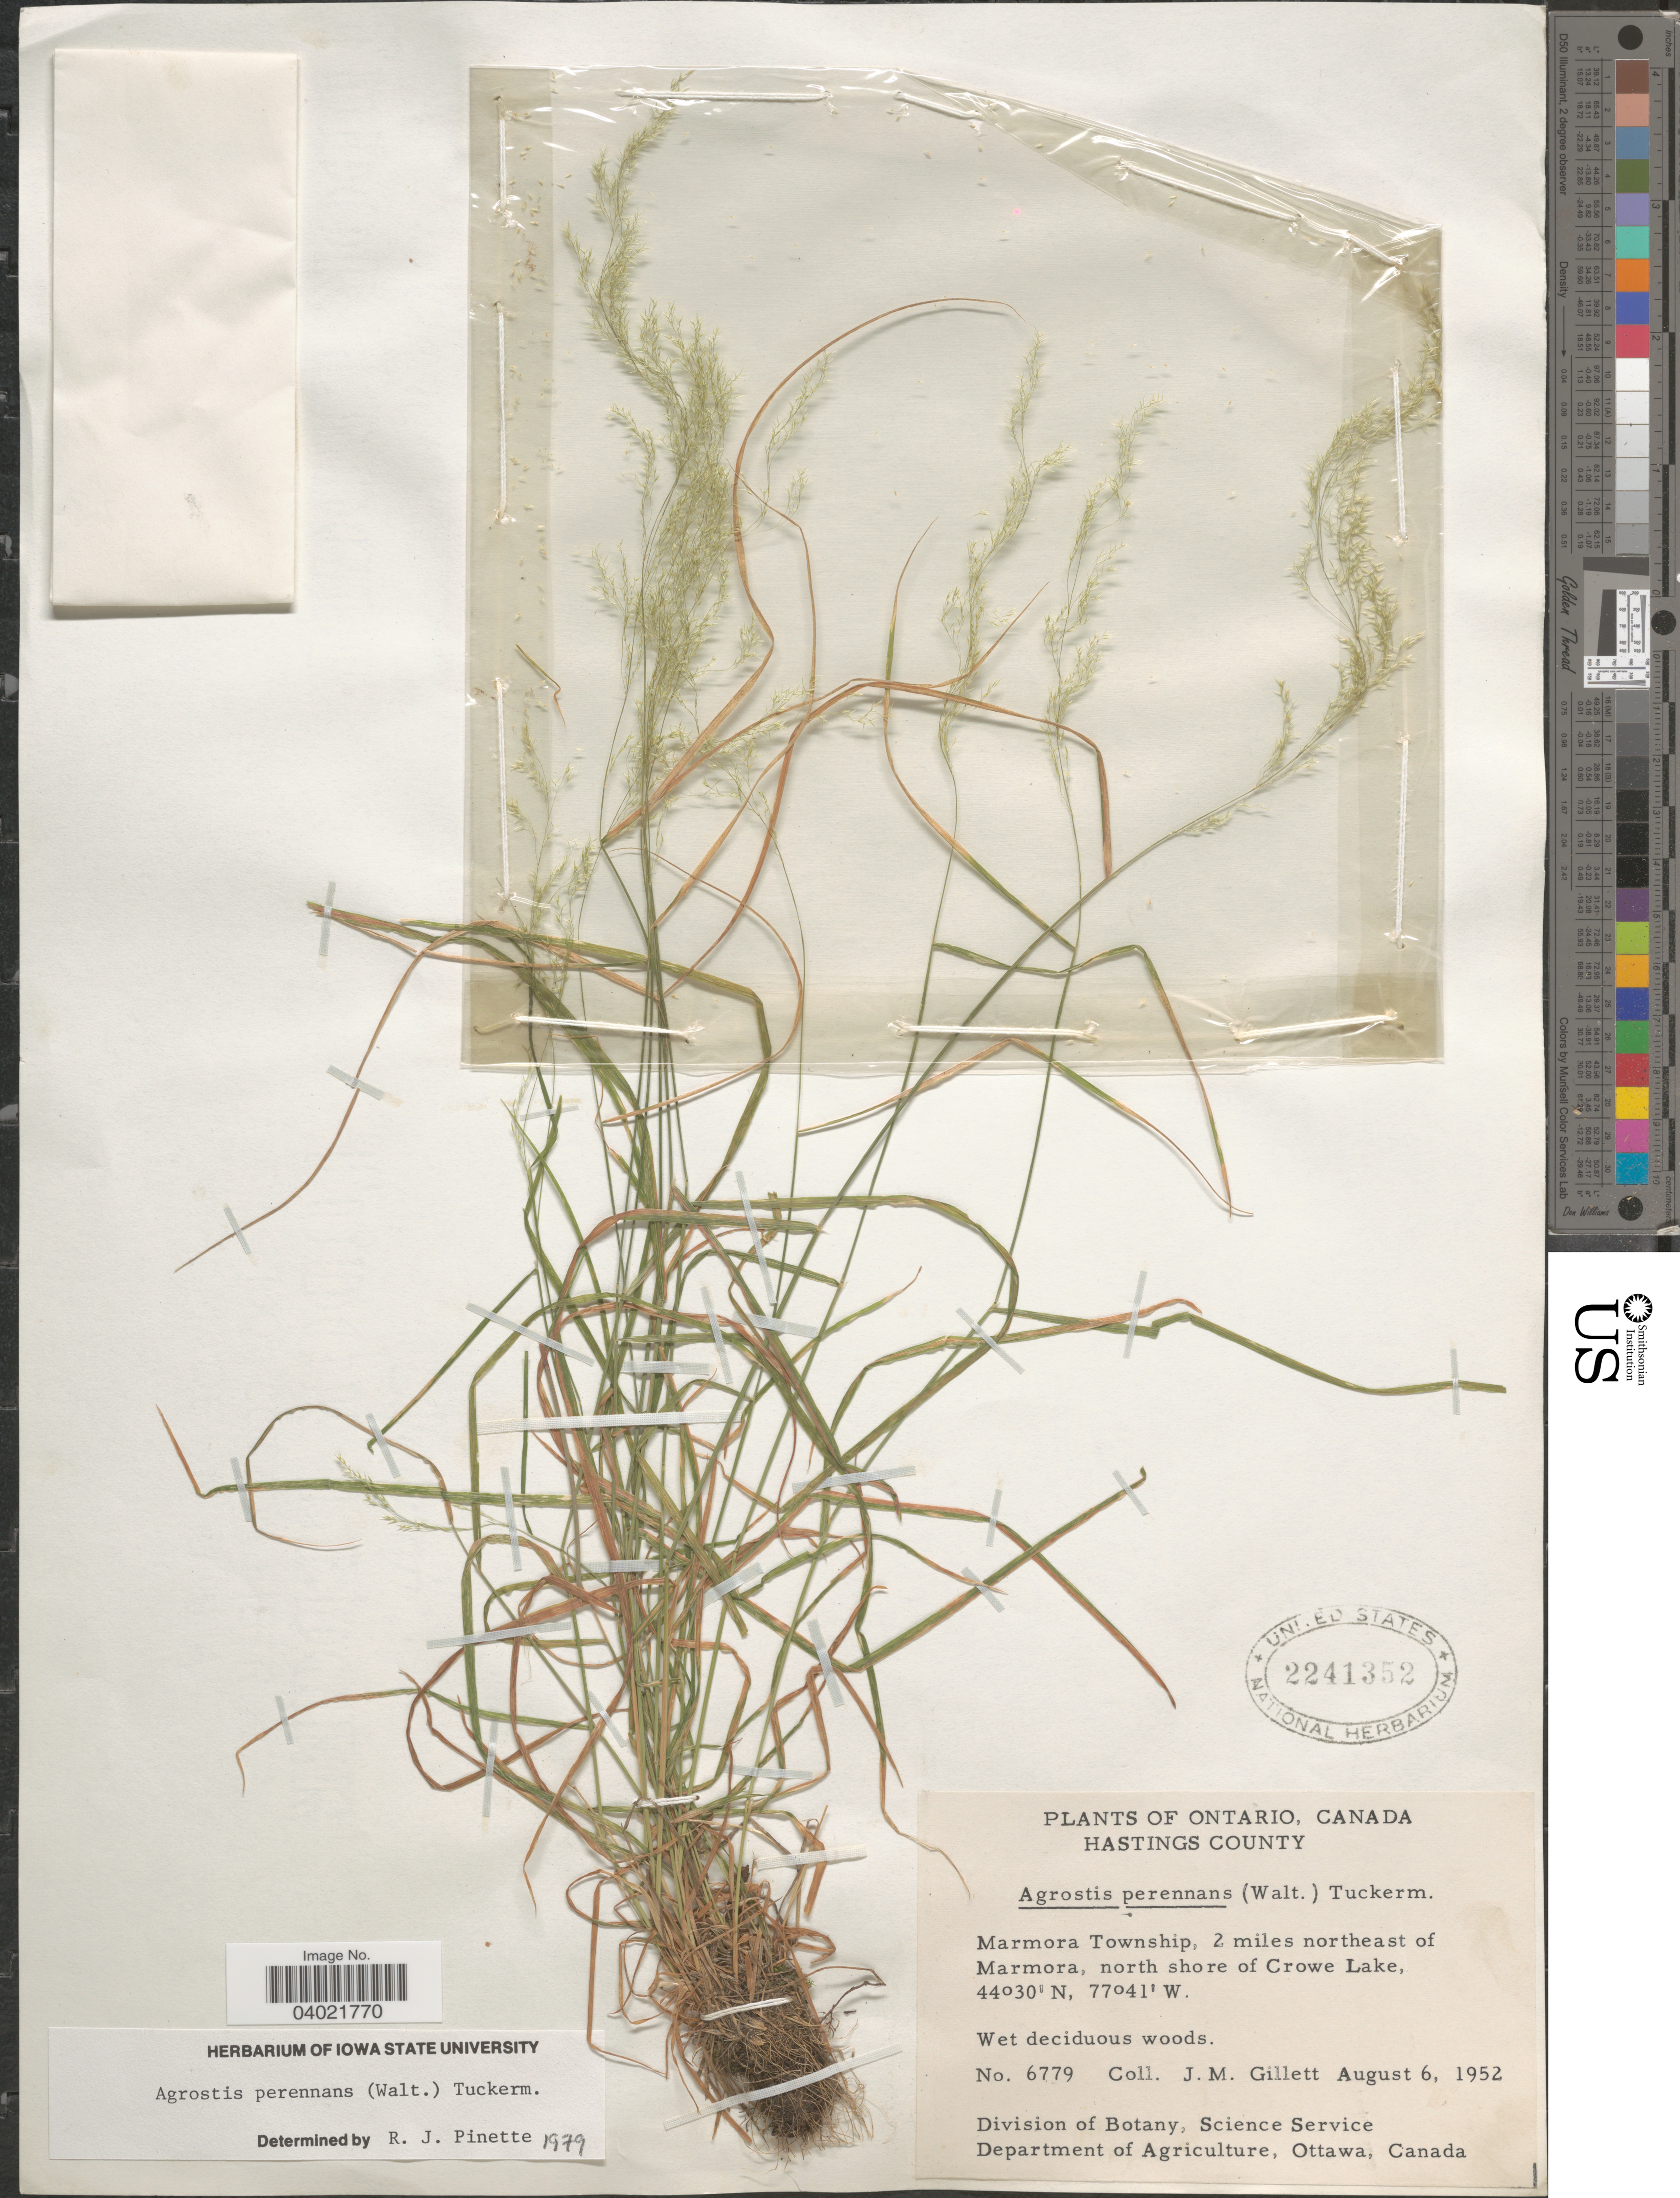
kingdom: Plantae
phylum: Tracheophyta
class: Liliopsida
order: Poales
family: Poaceae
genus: Agrostis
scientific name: Agrostis perennans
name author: (Walter) Tuck.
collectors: J. M. Gillett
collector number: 6779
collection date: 1952-08-06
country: Canada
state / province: Ontario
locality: Hastings County. Marmora Township, 2 miles northeast of Marmora, north shore of Crowe Lake.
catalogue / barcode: US 2241352